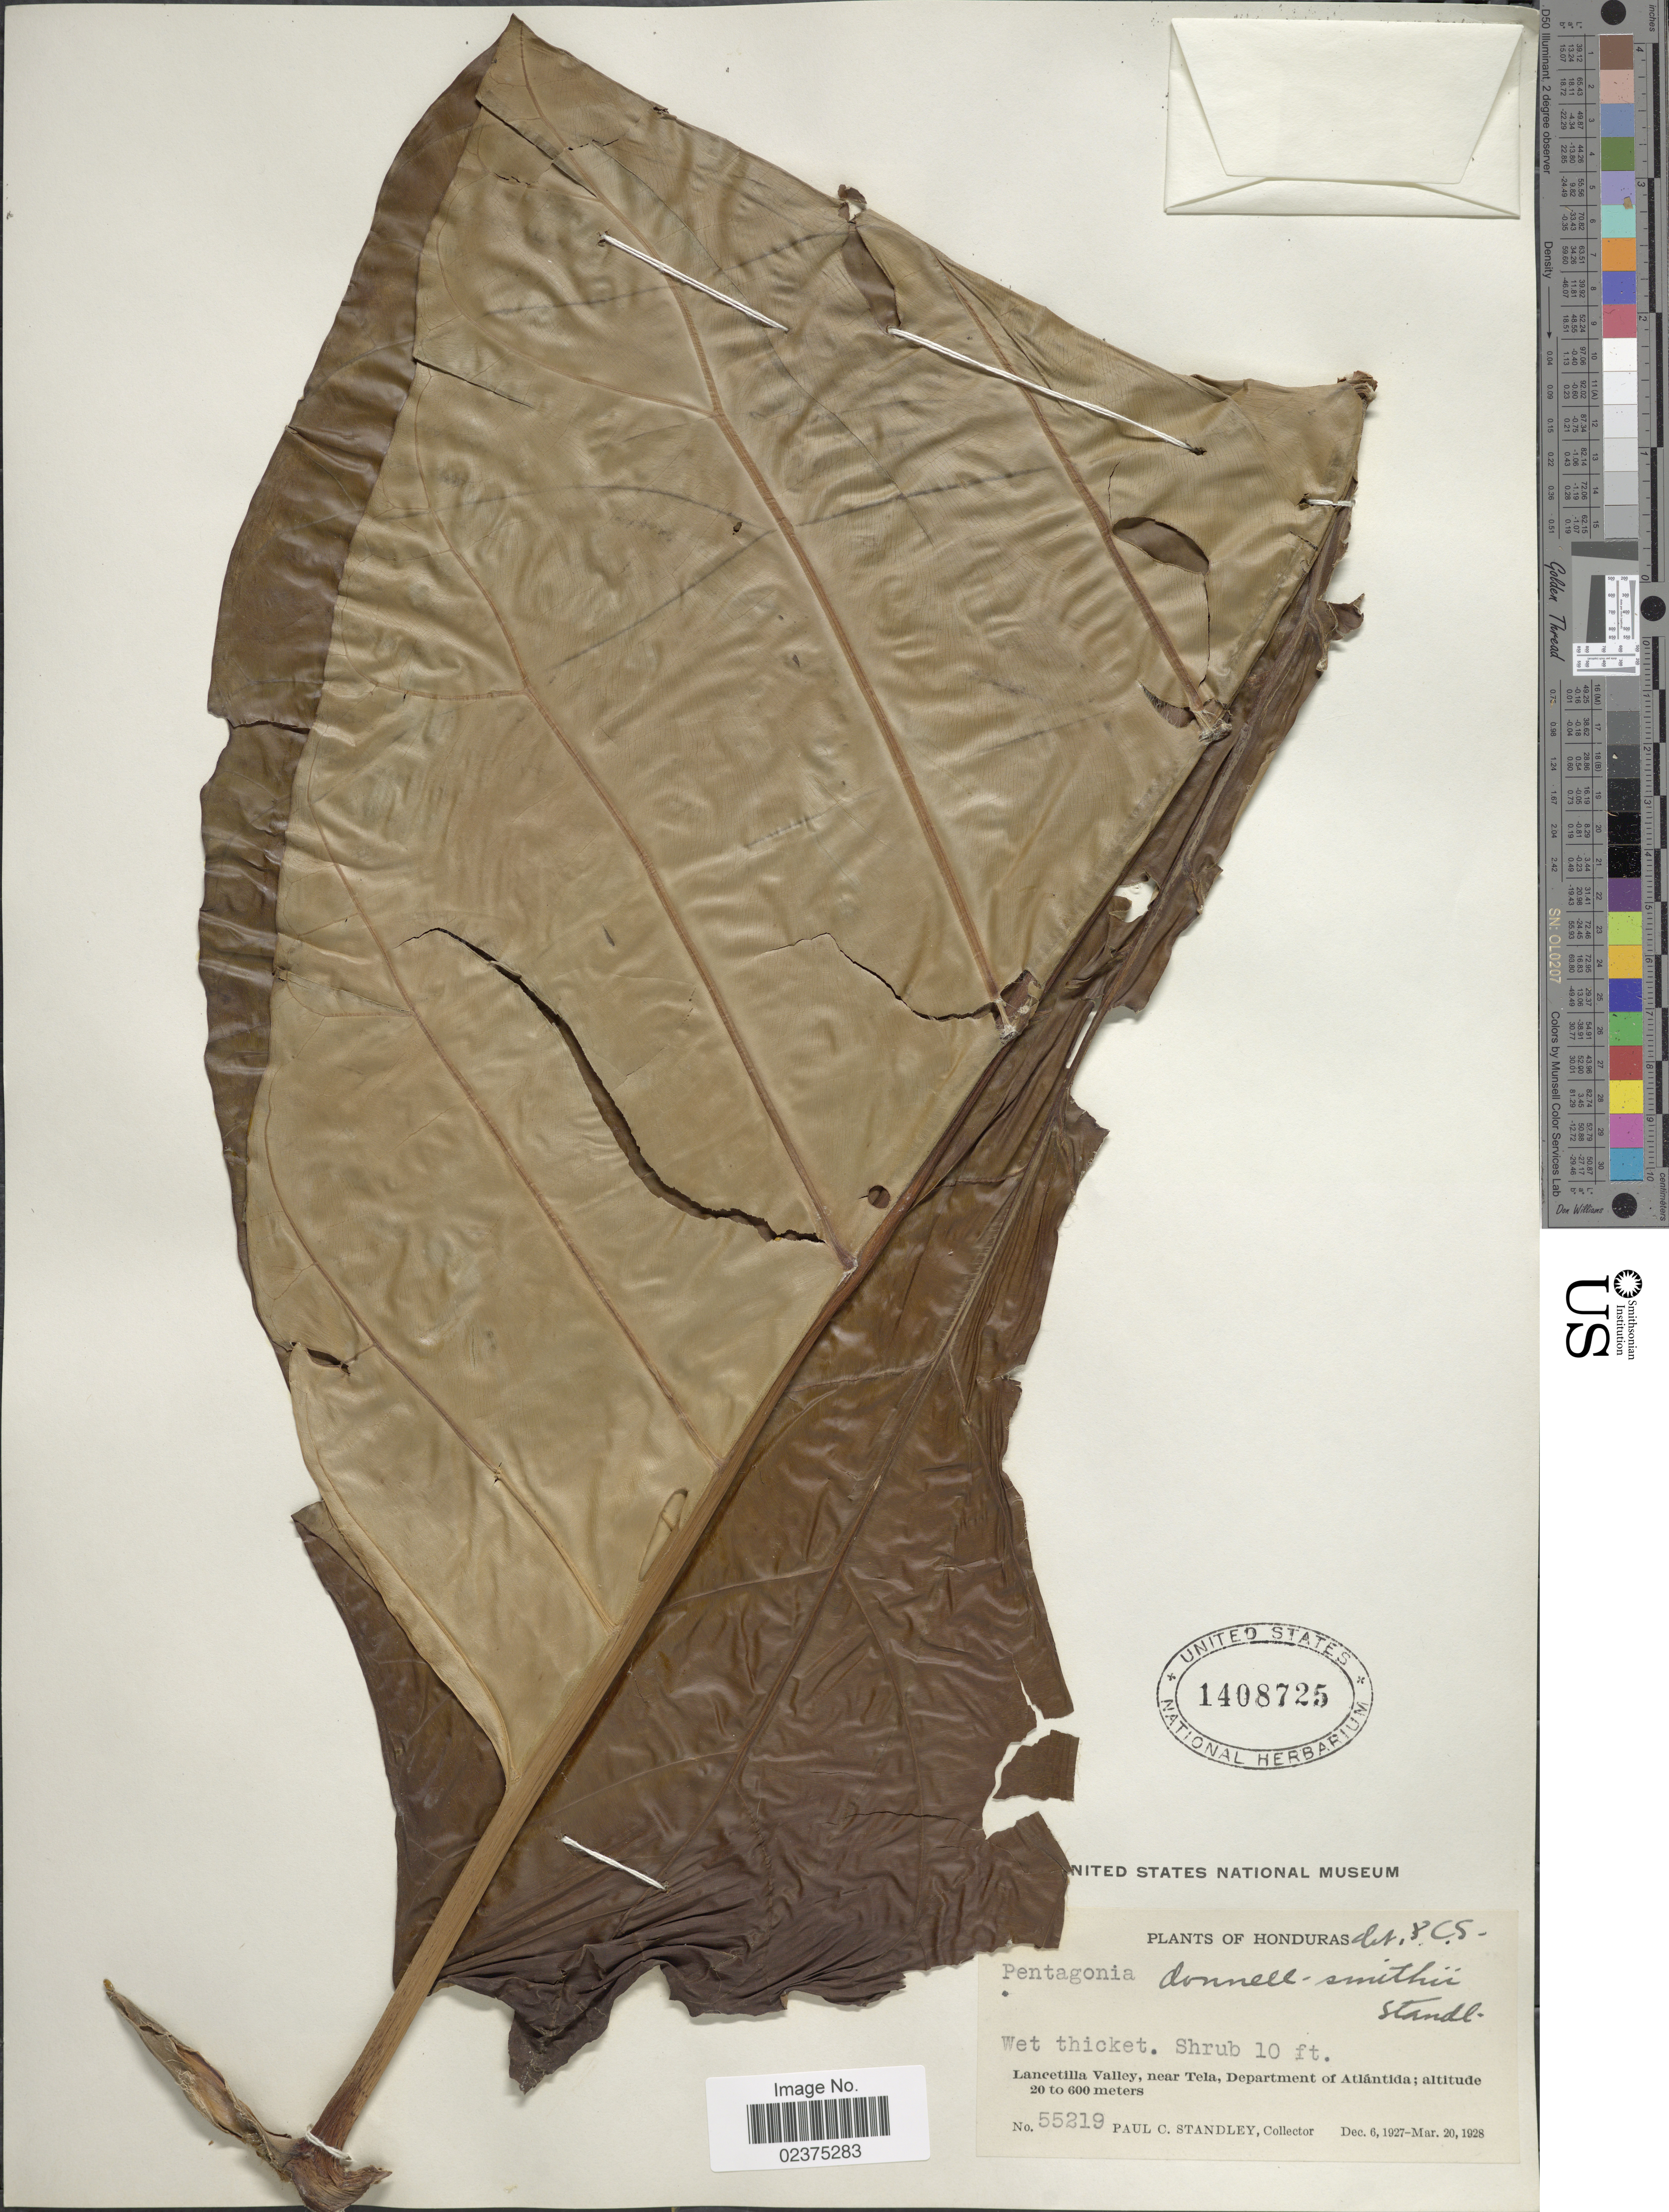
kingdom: Plantae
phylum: Tracheophyta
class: Magnoliopsida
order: Gentianales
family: Rubiaceae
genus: Pentagonia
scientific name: Pentagonia donnell-smithii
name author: (Standl.) Standl.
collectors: P. C. Standley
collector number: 55219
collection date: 1927-12-06/1928-03-20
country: Honduras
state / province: Atlántida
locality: Lancetilla Valley, near Tela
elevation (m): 20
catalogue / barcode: US 1408725